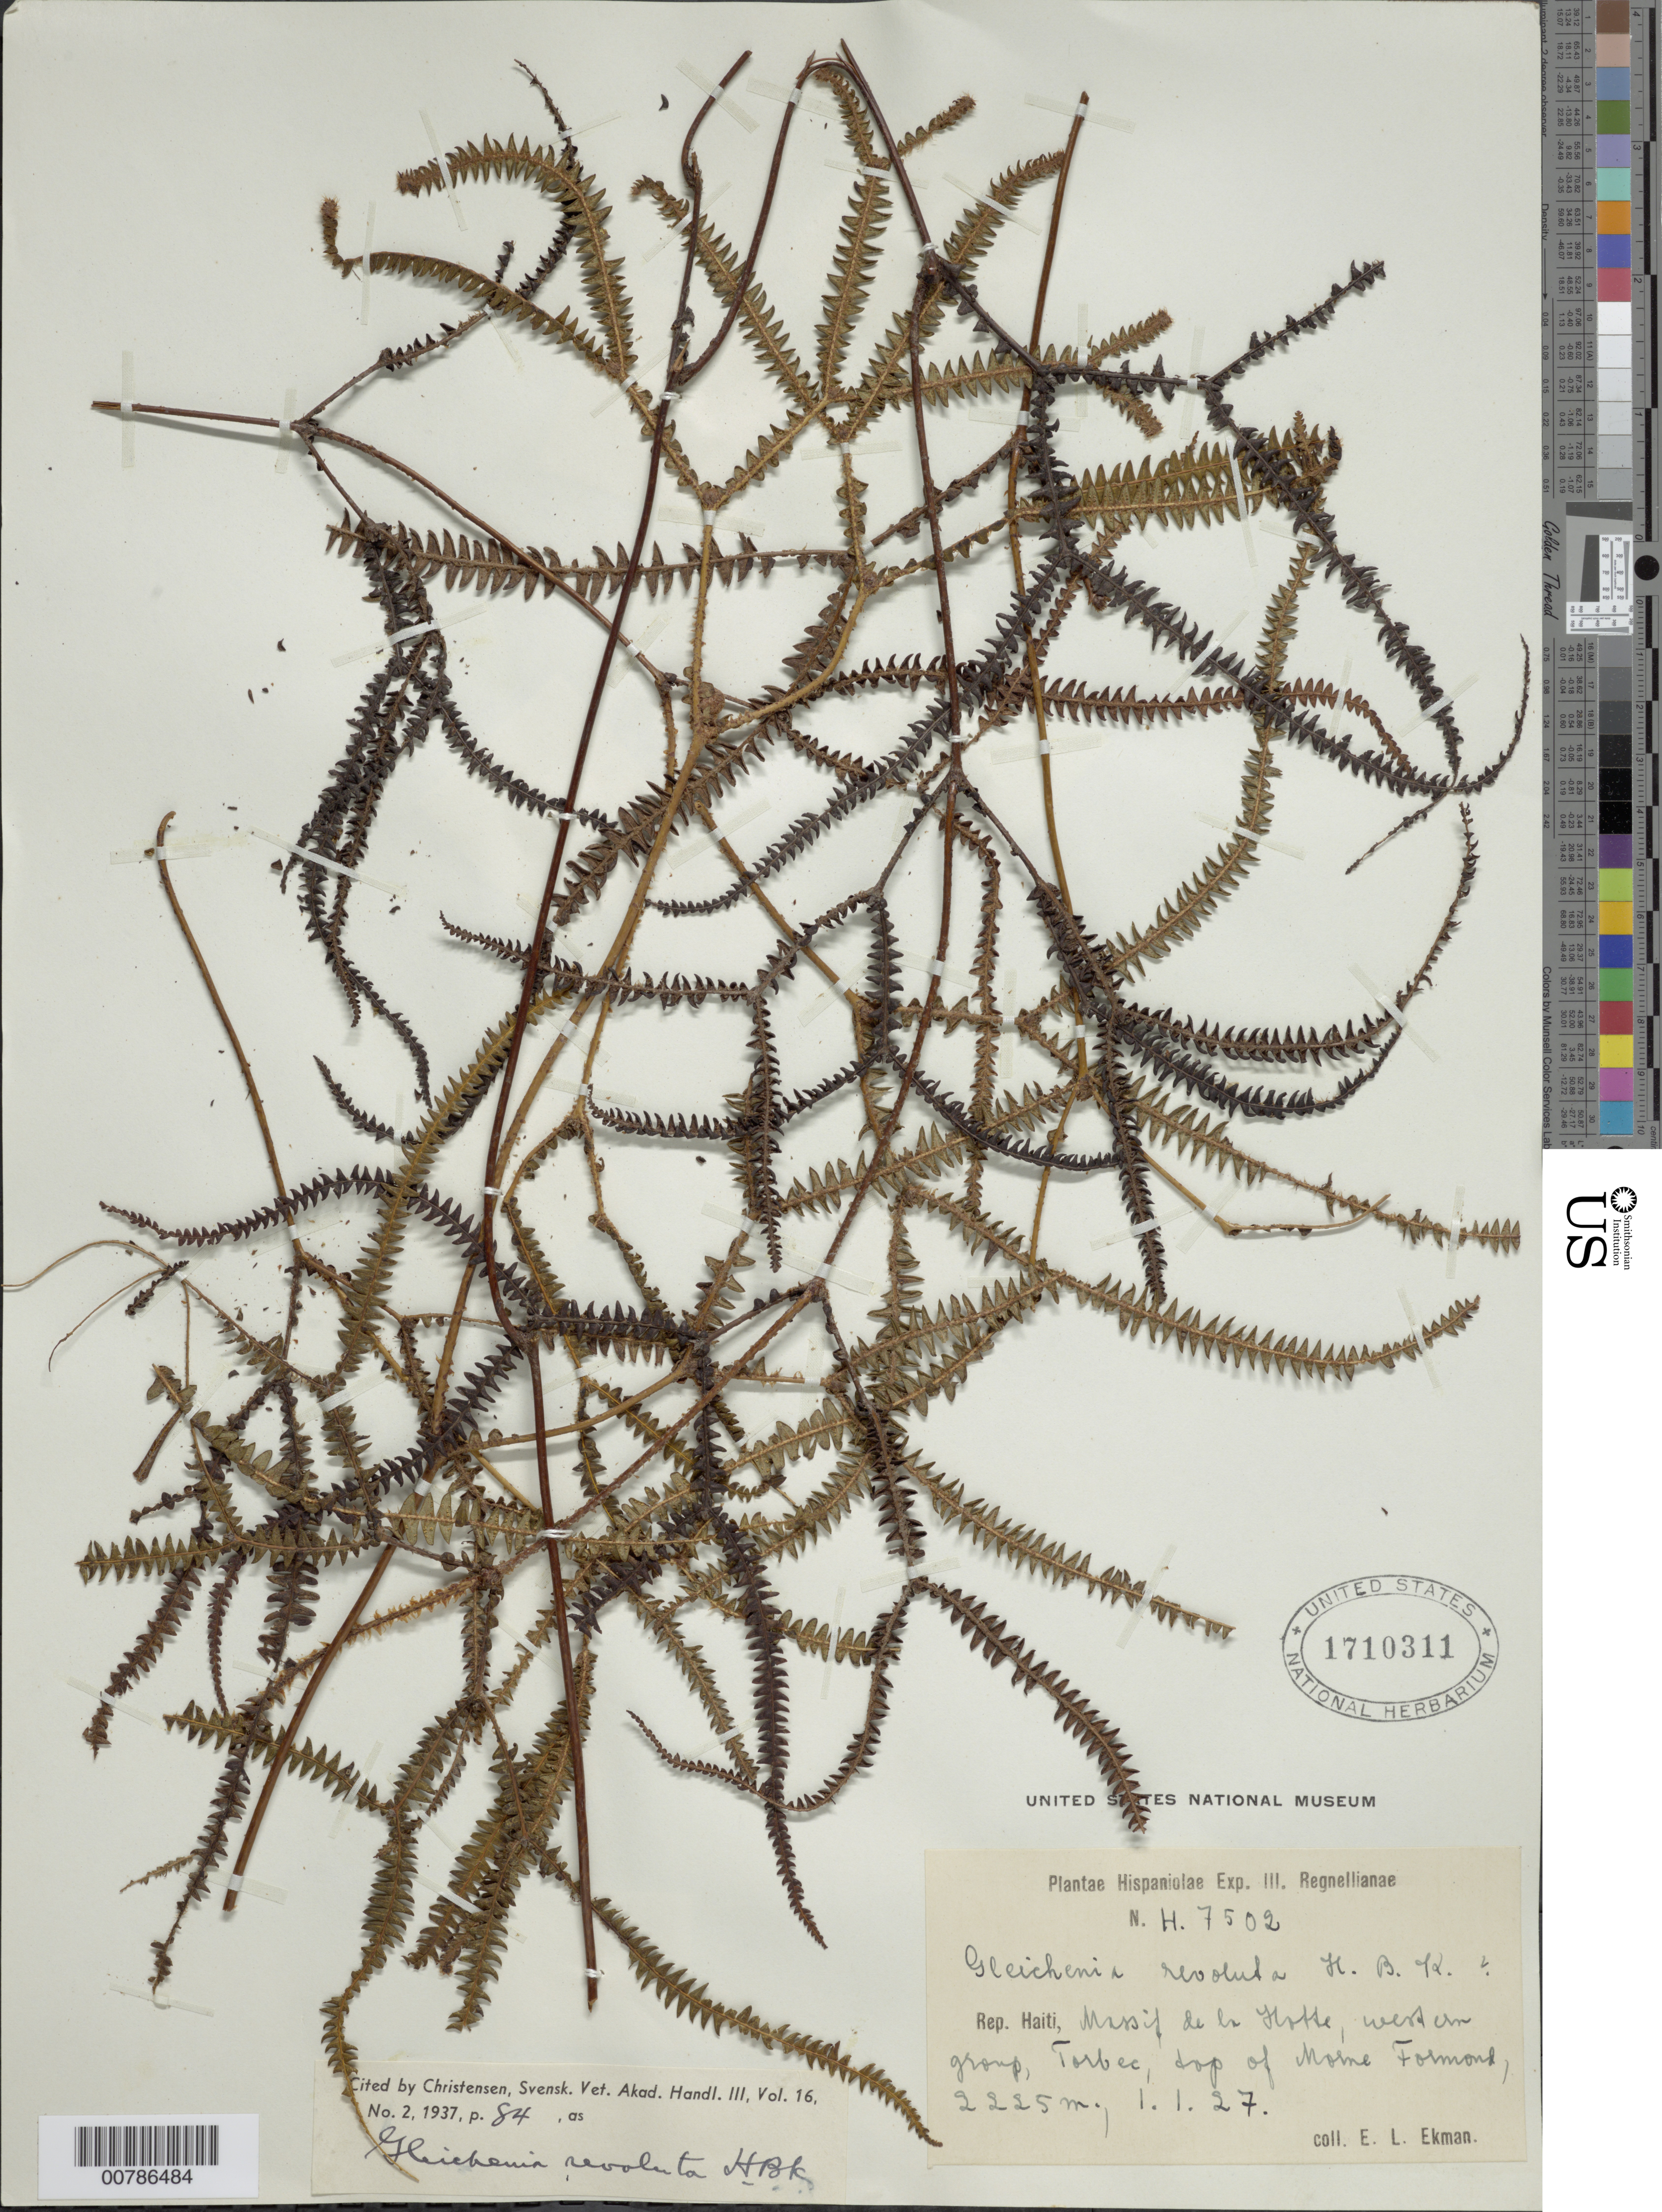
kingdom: Plantae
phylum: Tracheophyta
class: Polypodiopsida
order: Gleicheniales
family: Gleicheniaceae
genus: Sticherus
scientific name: Sticherus revolutus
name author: (Kunth) Ching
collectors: E. L. Ekman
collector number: H 7502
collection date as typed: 01 Jan 1927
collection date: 1927-01-01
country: Haiti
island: Hispaniola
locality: Massif de la Hotte, western group, Torbec, top of Morne Formond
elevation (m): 2225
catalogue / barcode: US 1710311